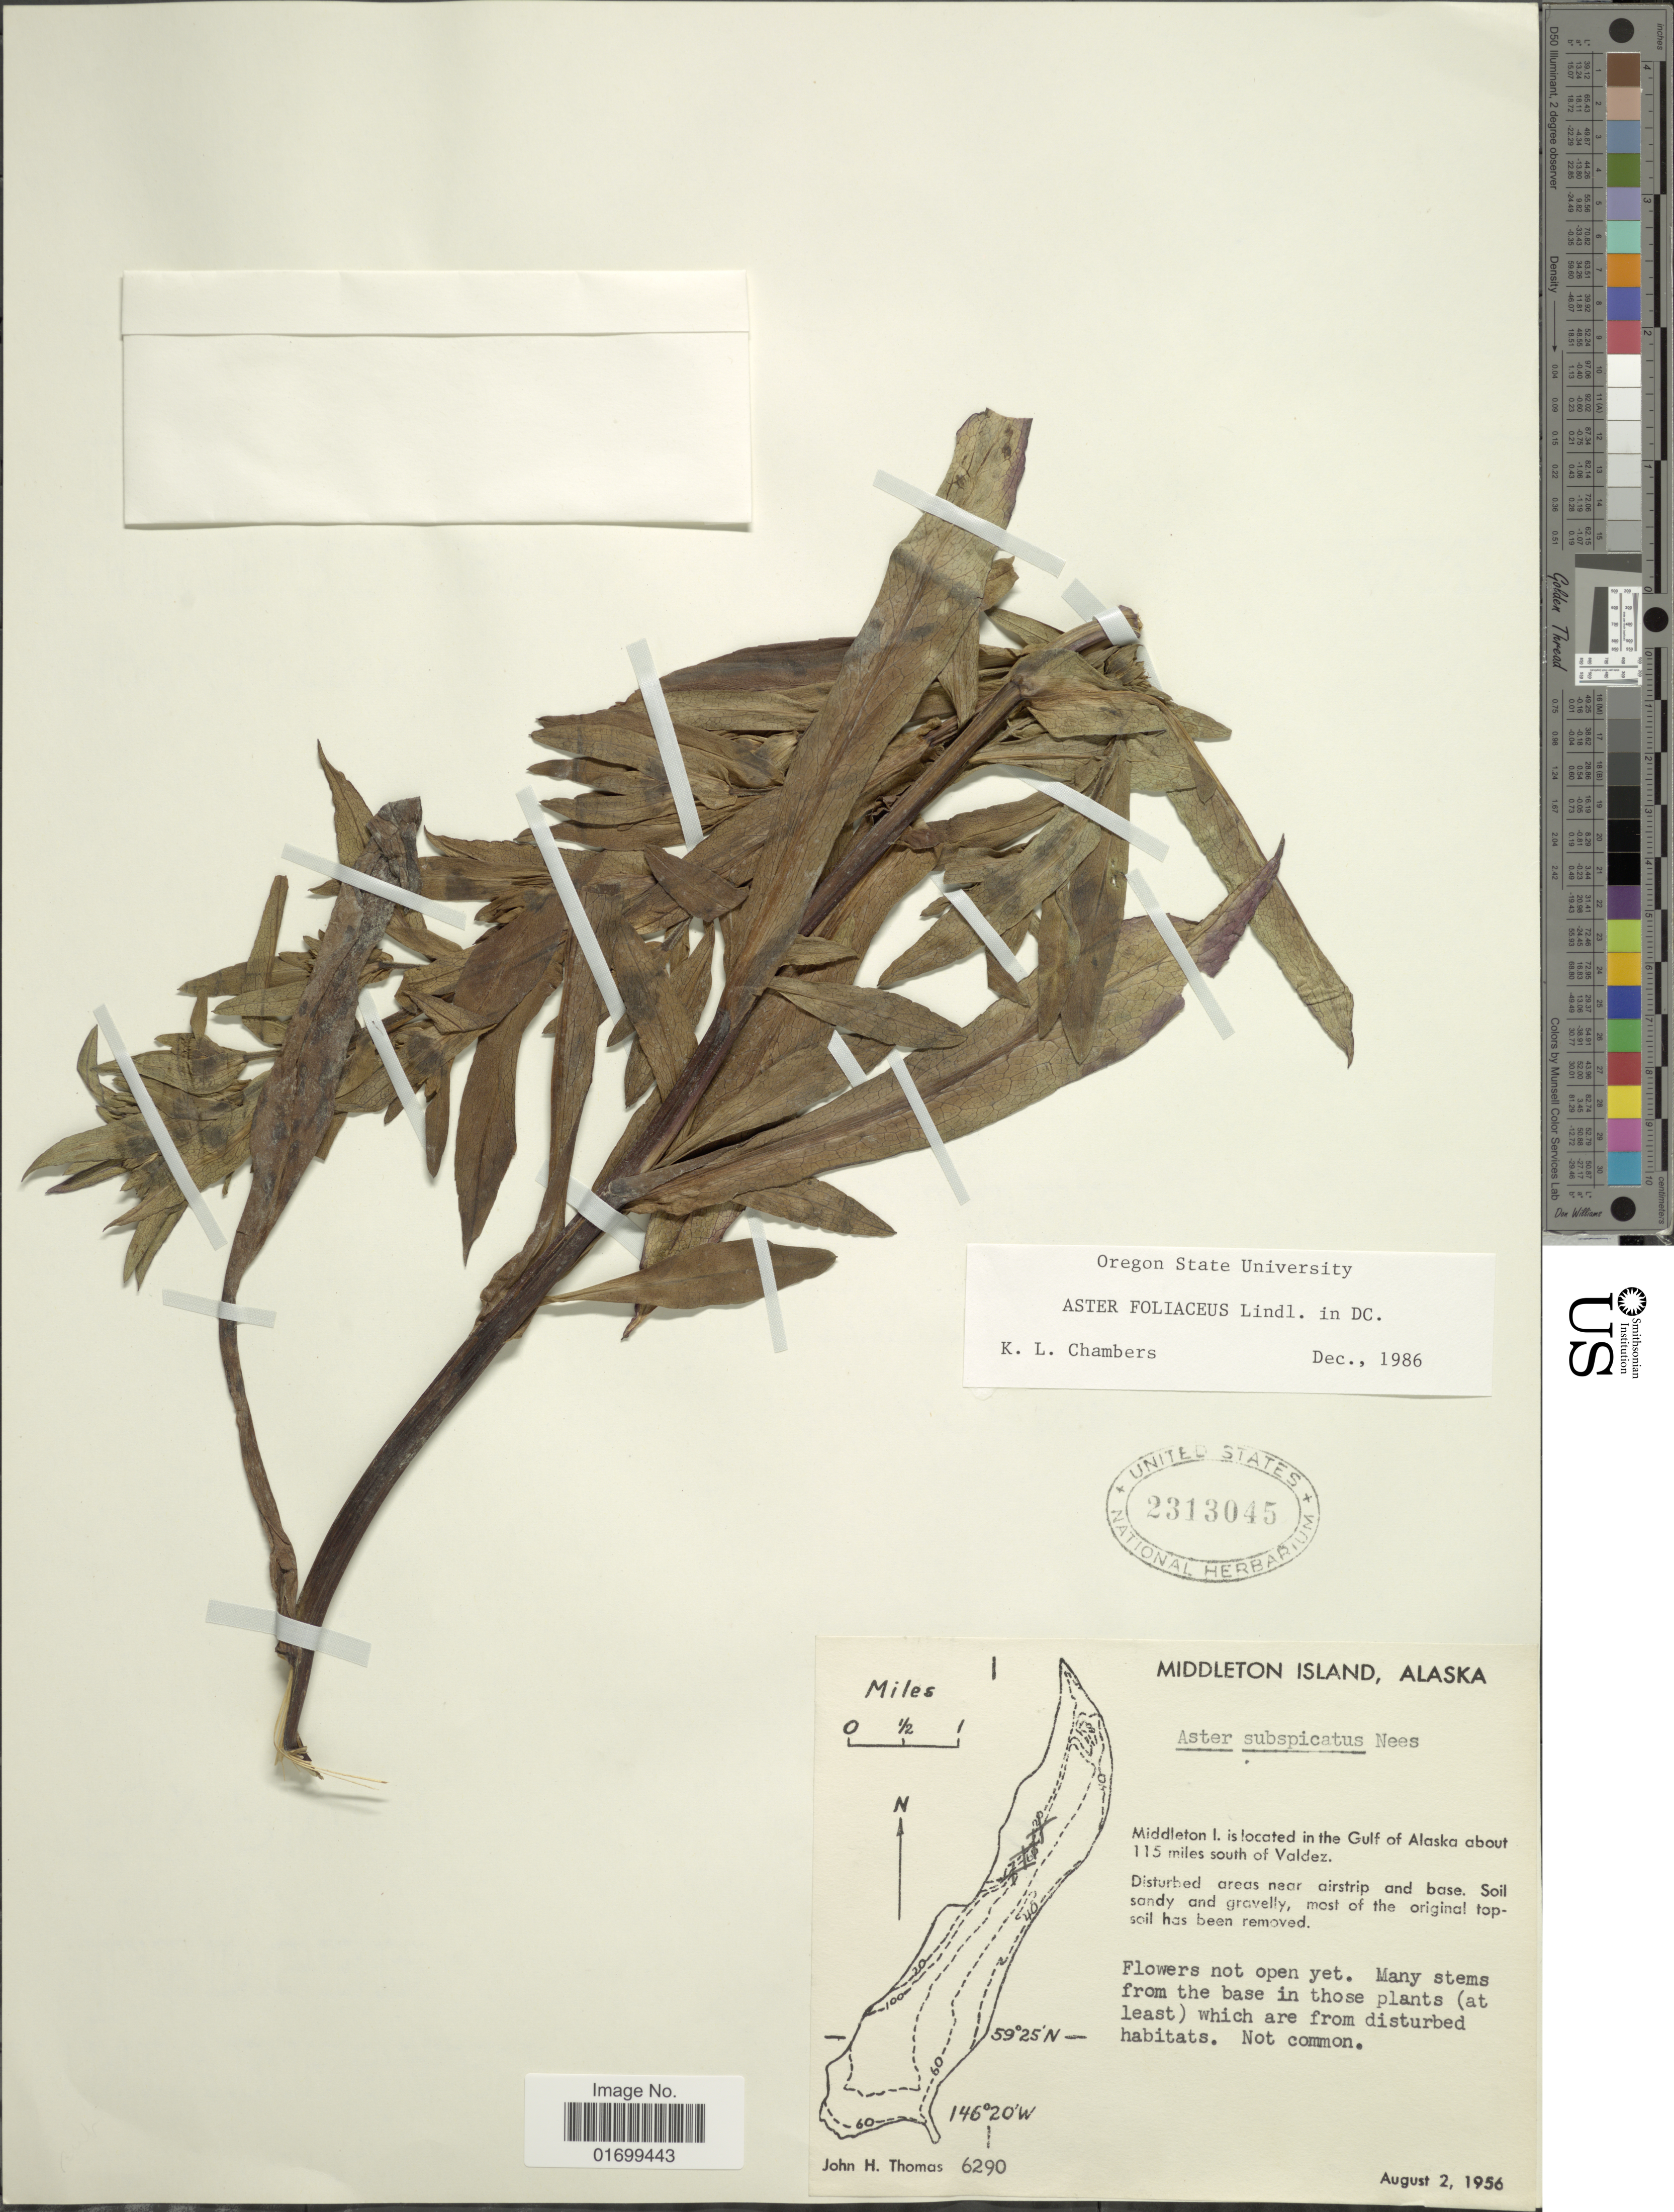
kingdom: Plantae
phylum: Tracheophyta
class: Magnoliopsida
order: Asterales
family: Asteraceae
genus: Symphyotrichum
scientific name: Symphyotrichum foliaceum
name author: (Lindl. ex DC.) G.L. Nesom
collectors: J. H. Thomas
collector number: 6290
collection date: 1956-08-02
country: United States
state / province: Alaska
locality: Middleton Island, Middleton I. is located in the Gulf of Alaska about 115 miles south of Valdez. Disturbed areas near airstrip and base.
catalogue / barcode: US 2313045